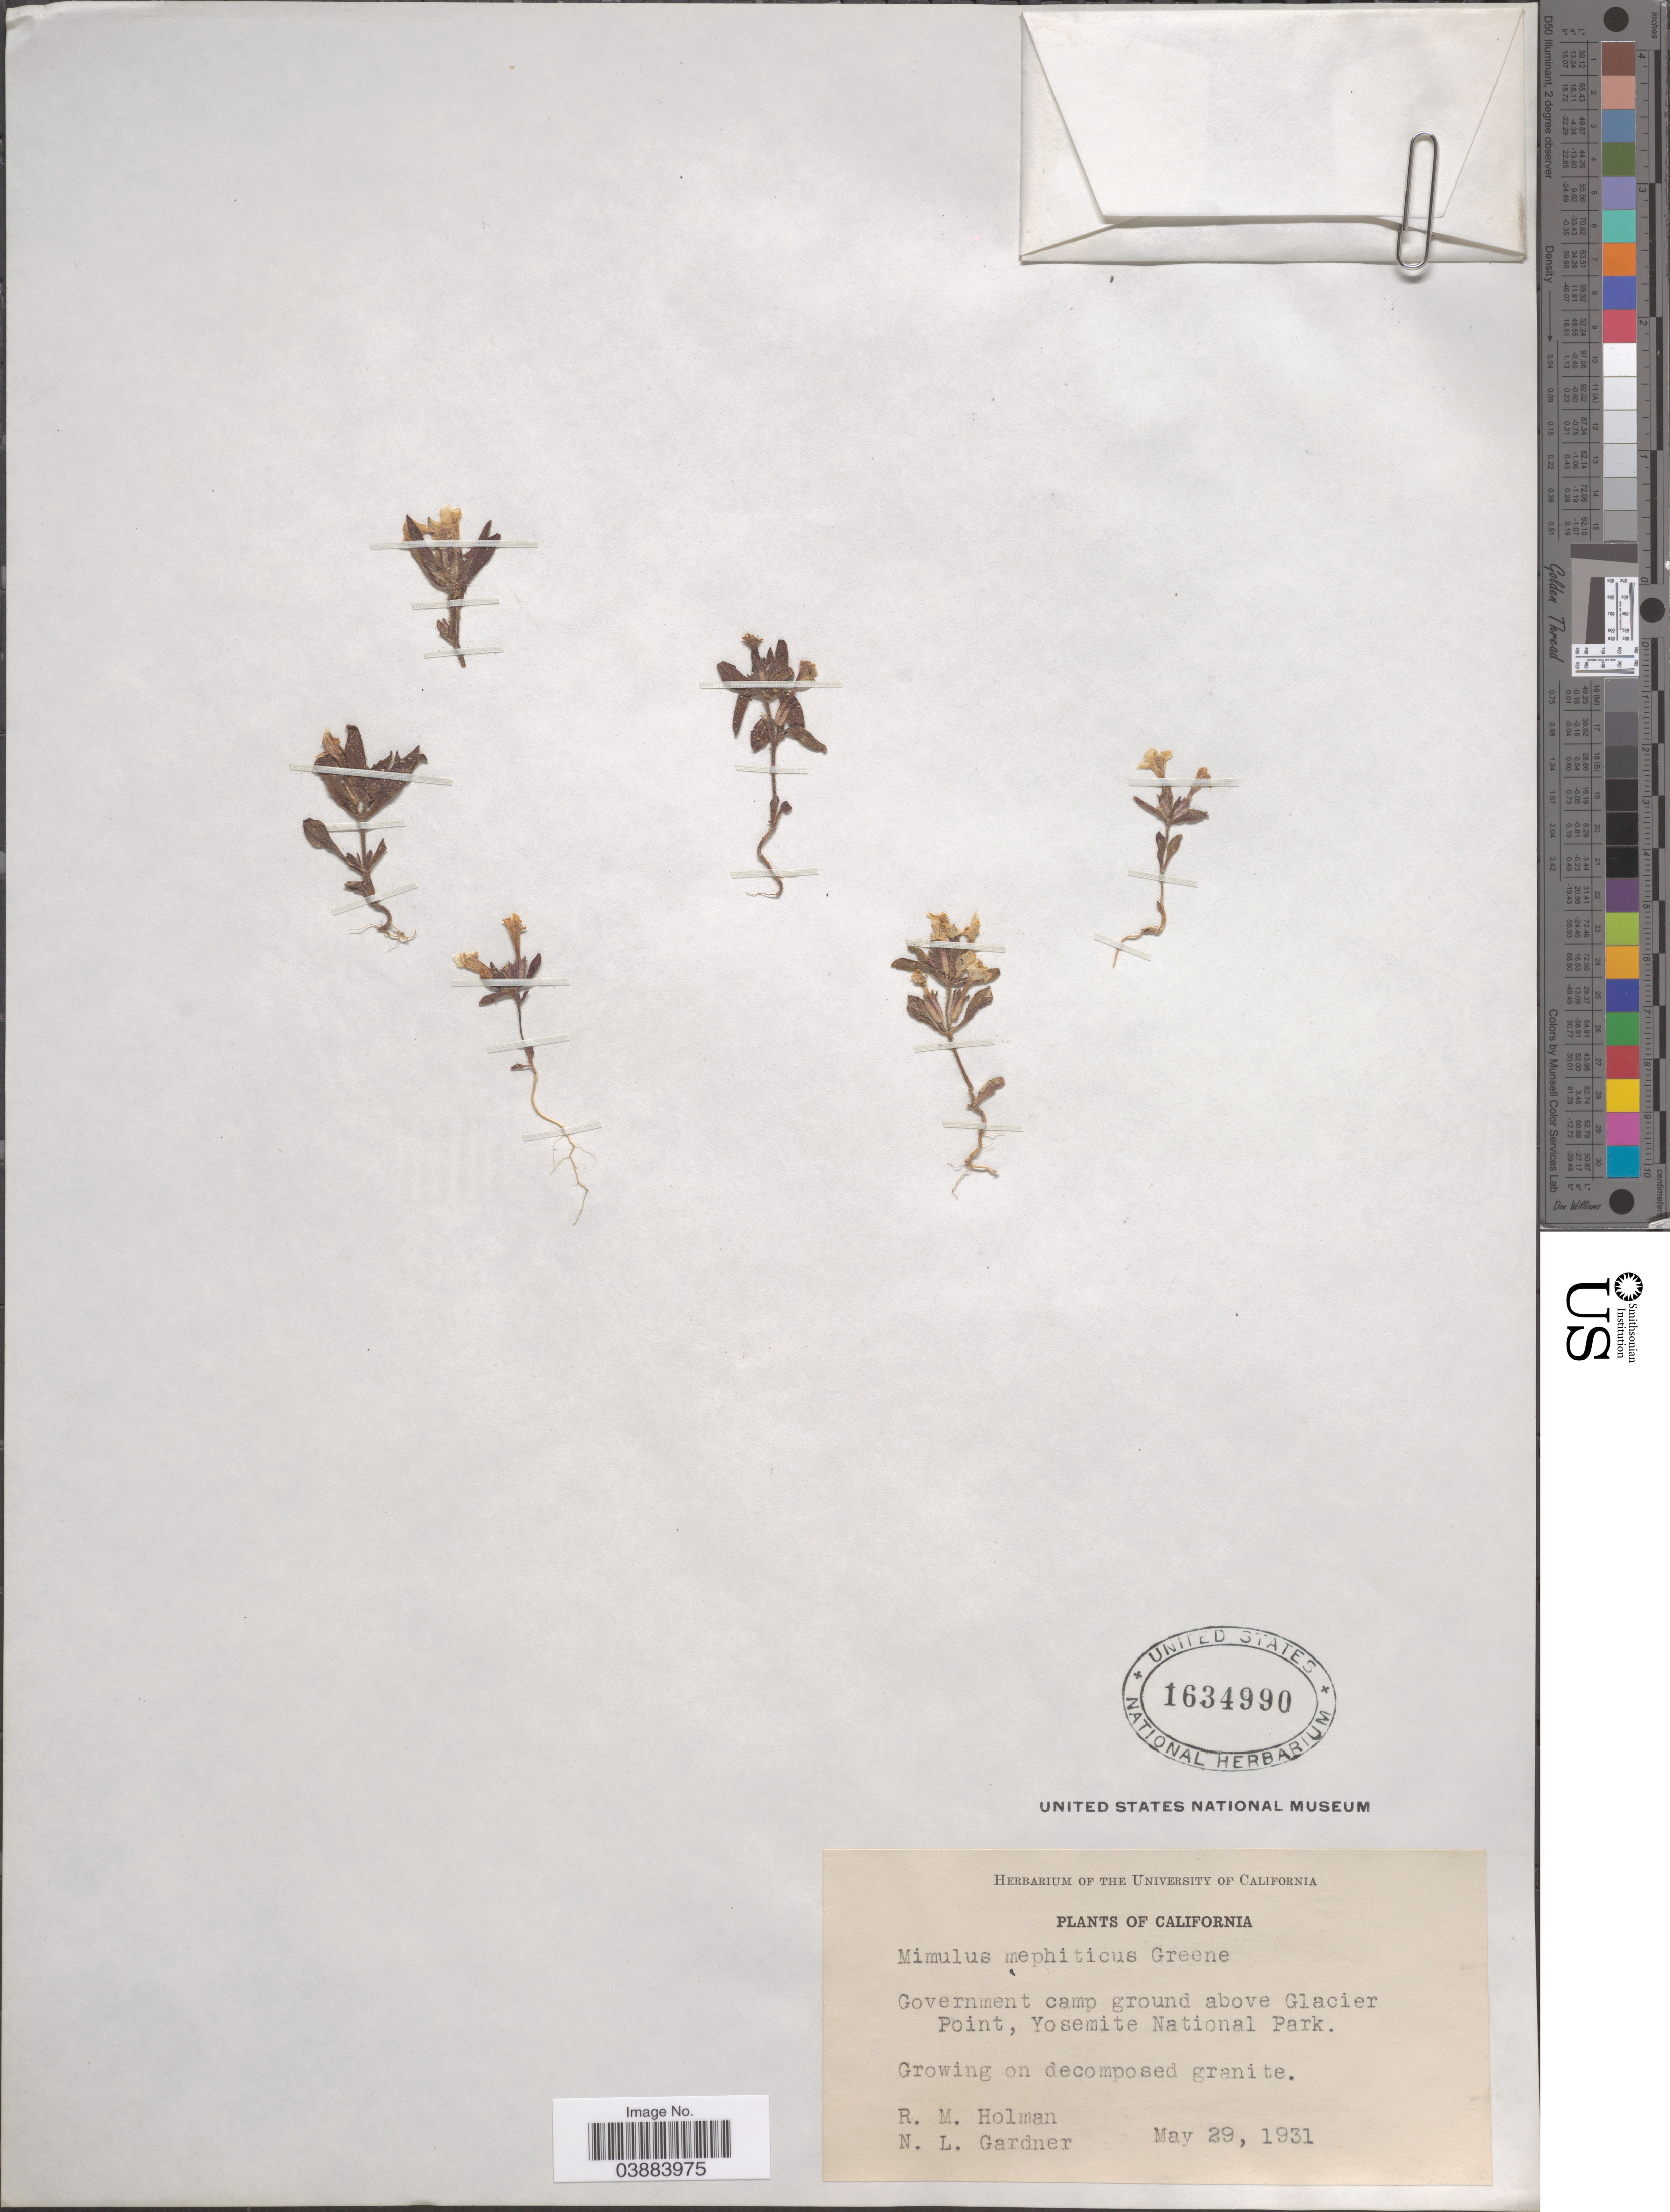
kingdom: Plantae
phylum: Tracheophyta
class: Magnoliopsida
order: Lamiales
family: Phrymaceae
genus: Eunanus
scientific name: Eunanus mephiticus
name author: Greene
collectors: R. Holman & N. Gardner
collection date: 1931-05-29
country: United States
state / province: California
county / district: Mariposa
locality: Government camp ground above Glacier Point, Yosemite National Park.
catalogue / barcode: US 1634990